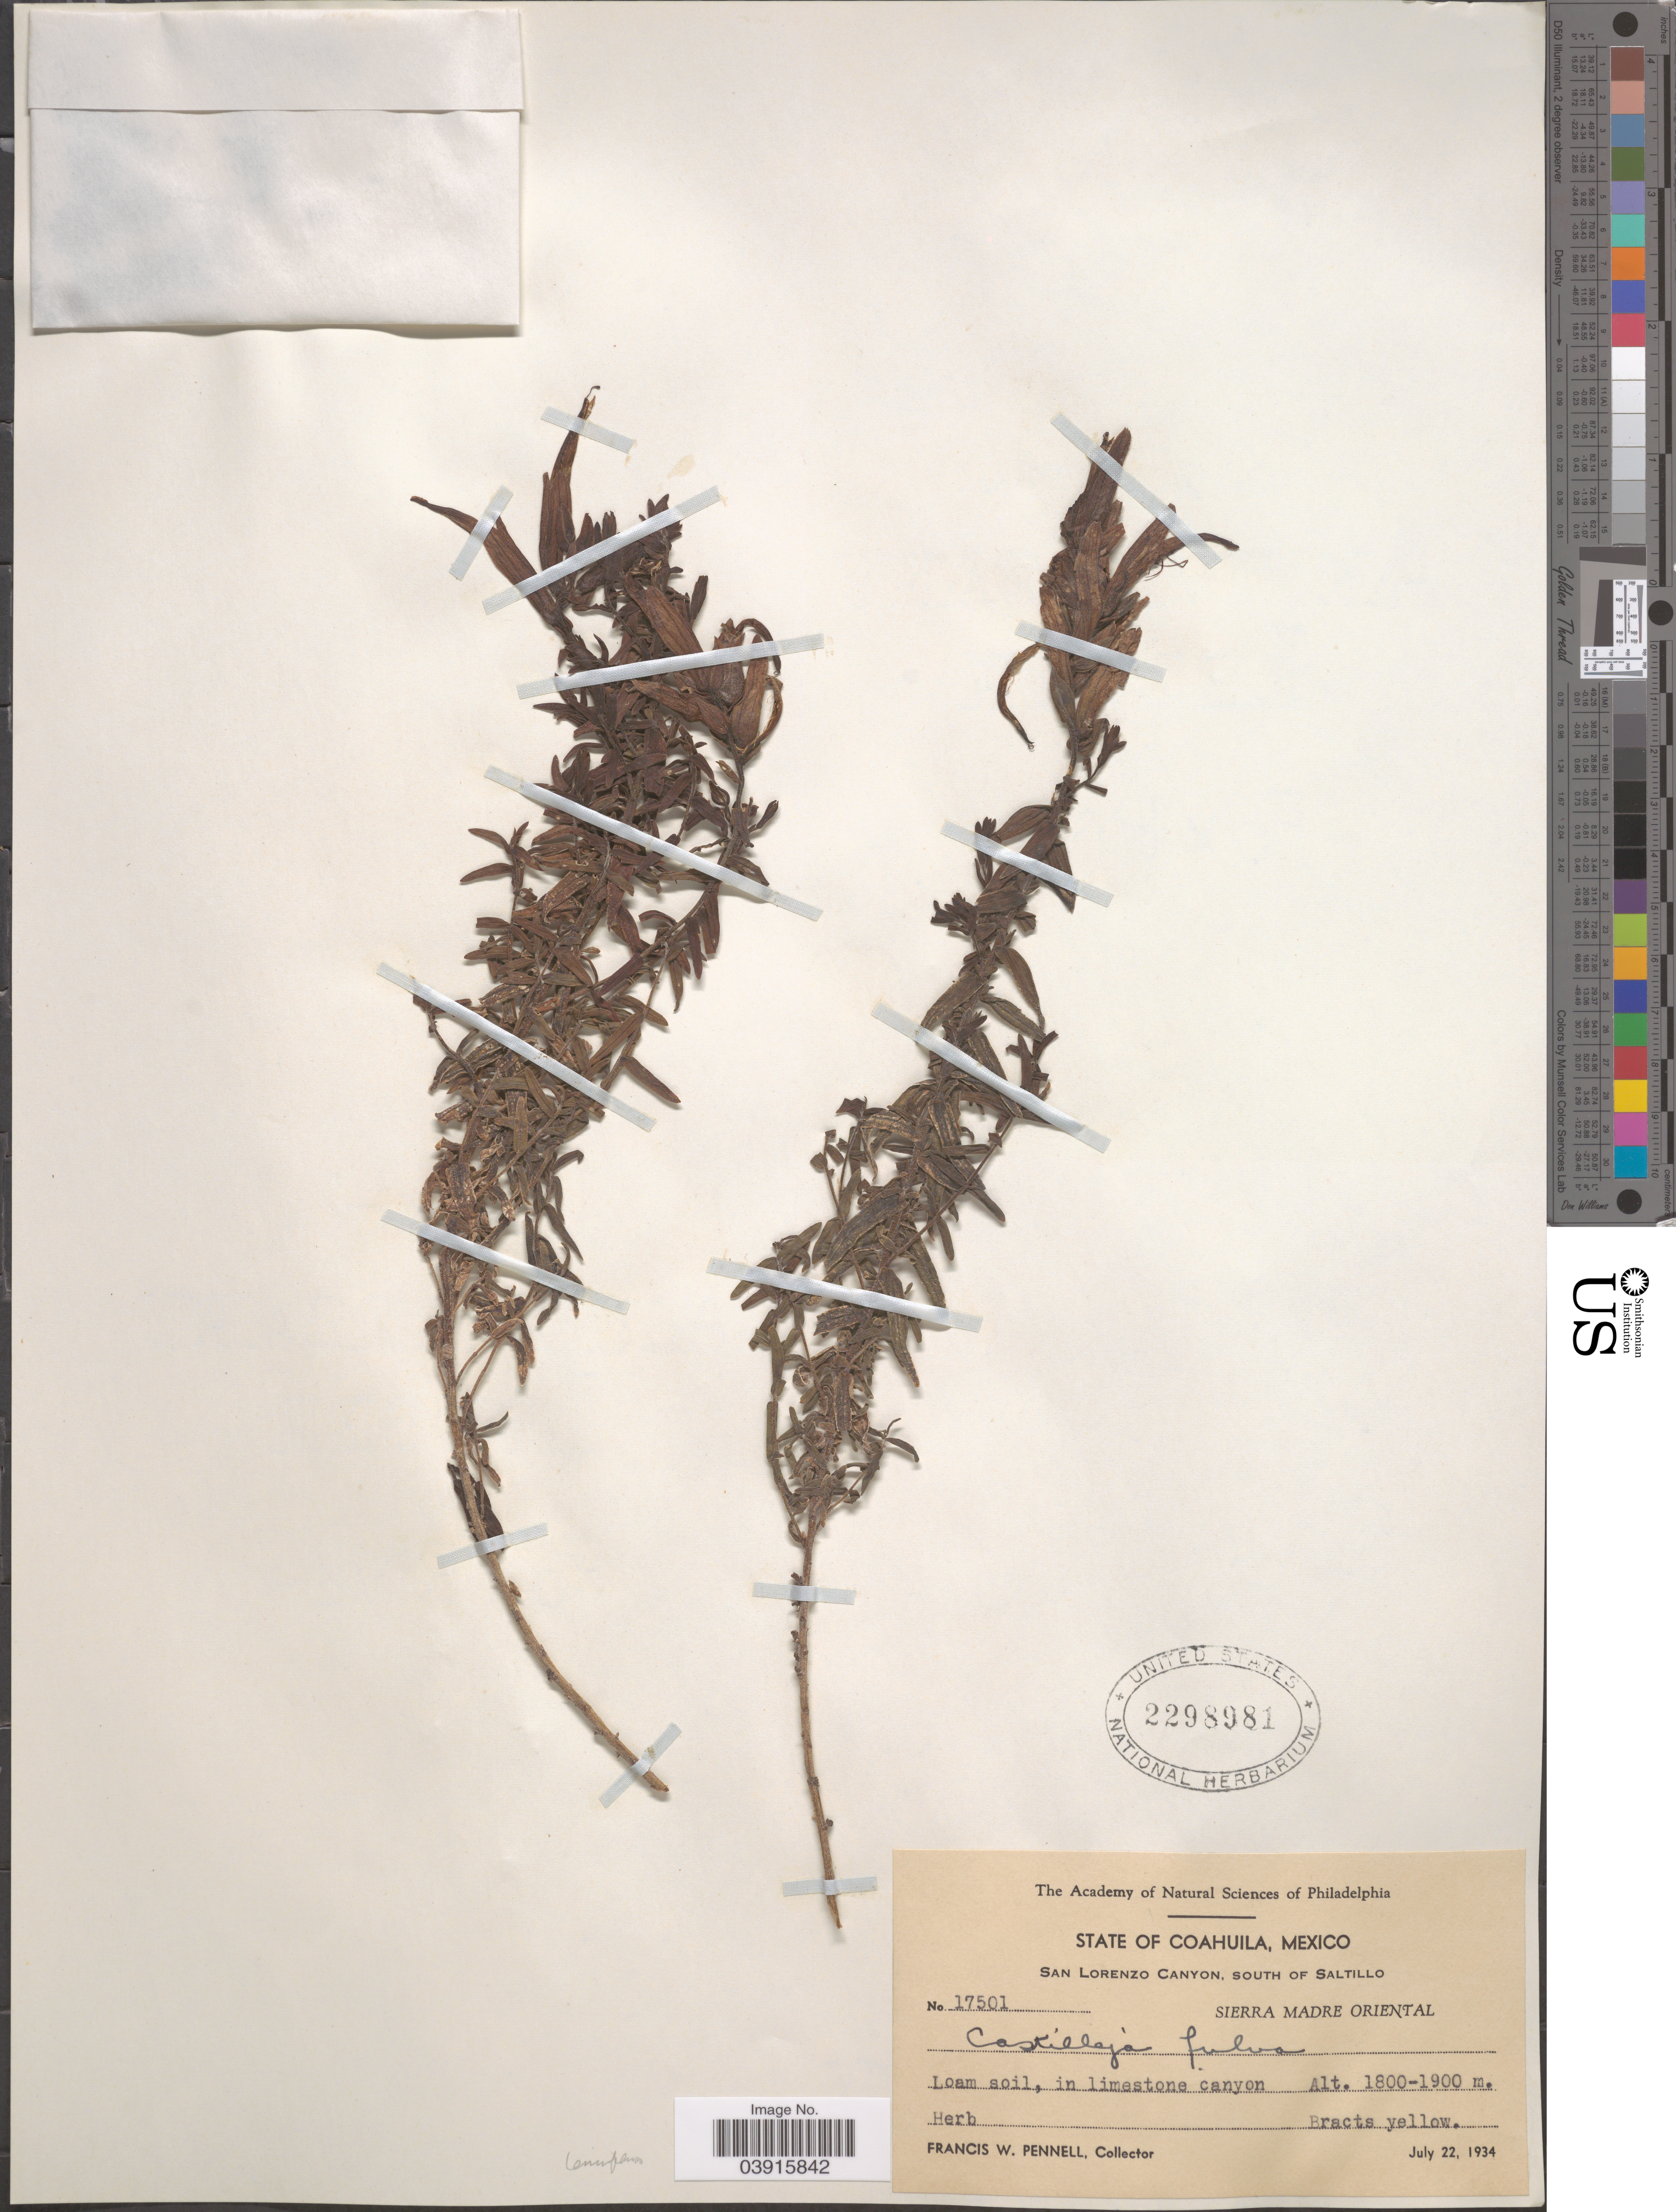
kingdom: Plantae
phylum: Tracheophyta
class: Magnoliopsida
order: Lamiales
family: Orobanchaceae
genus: Castilleja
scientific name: Castilleja tenuiflora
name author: Benth.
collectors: F. W. Pennell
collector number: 17501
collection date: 1934-07-22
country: Mexico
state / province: Coahuila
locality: San Lorenzo Canyon, south of Saltillo. Sierra Madre Oriental. In limestone canyon.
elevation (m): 1800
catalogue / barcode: US 2298981